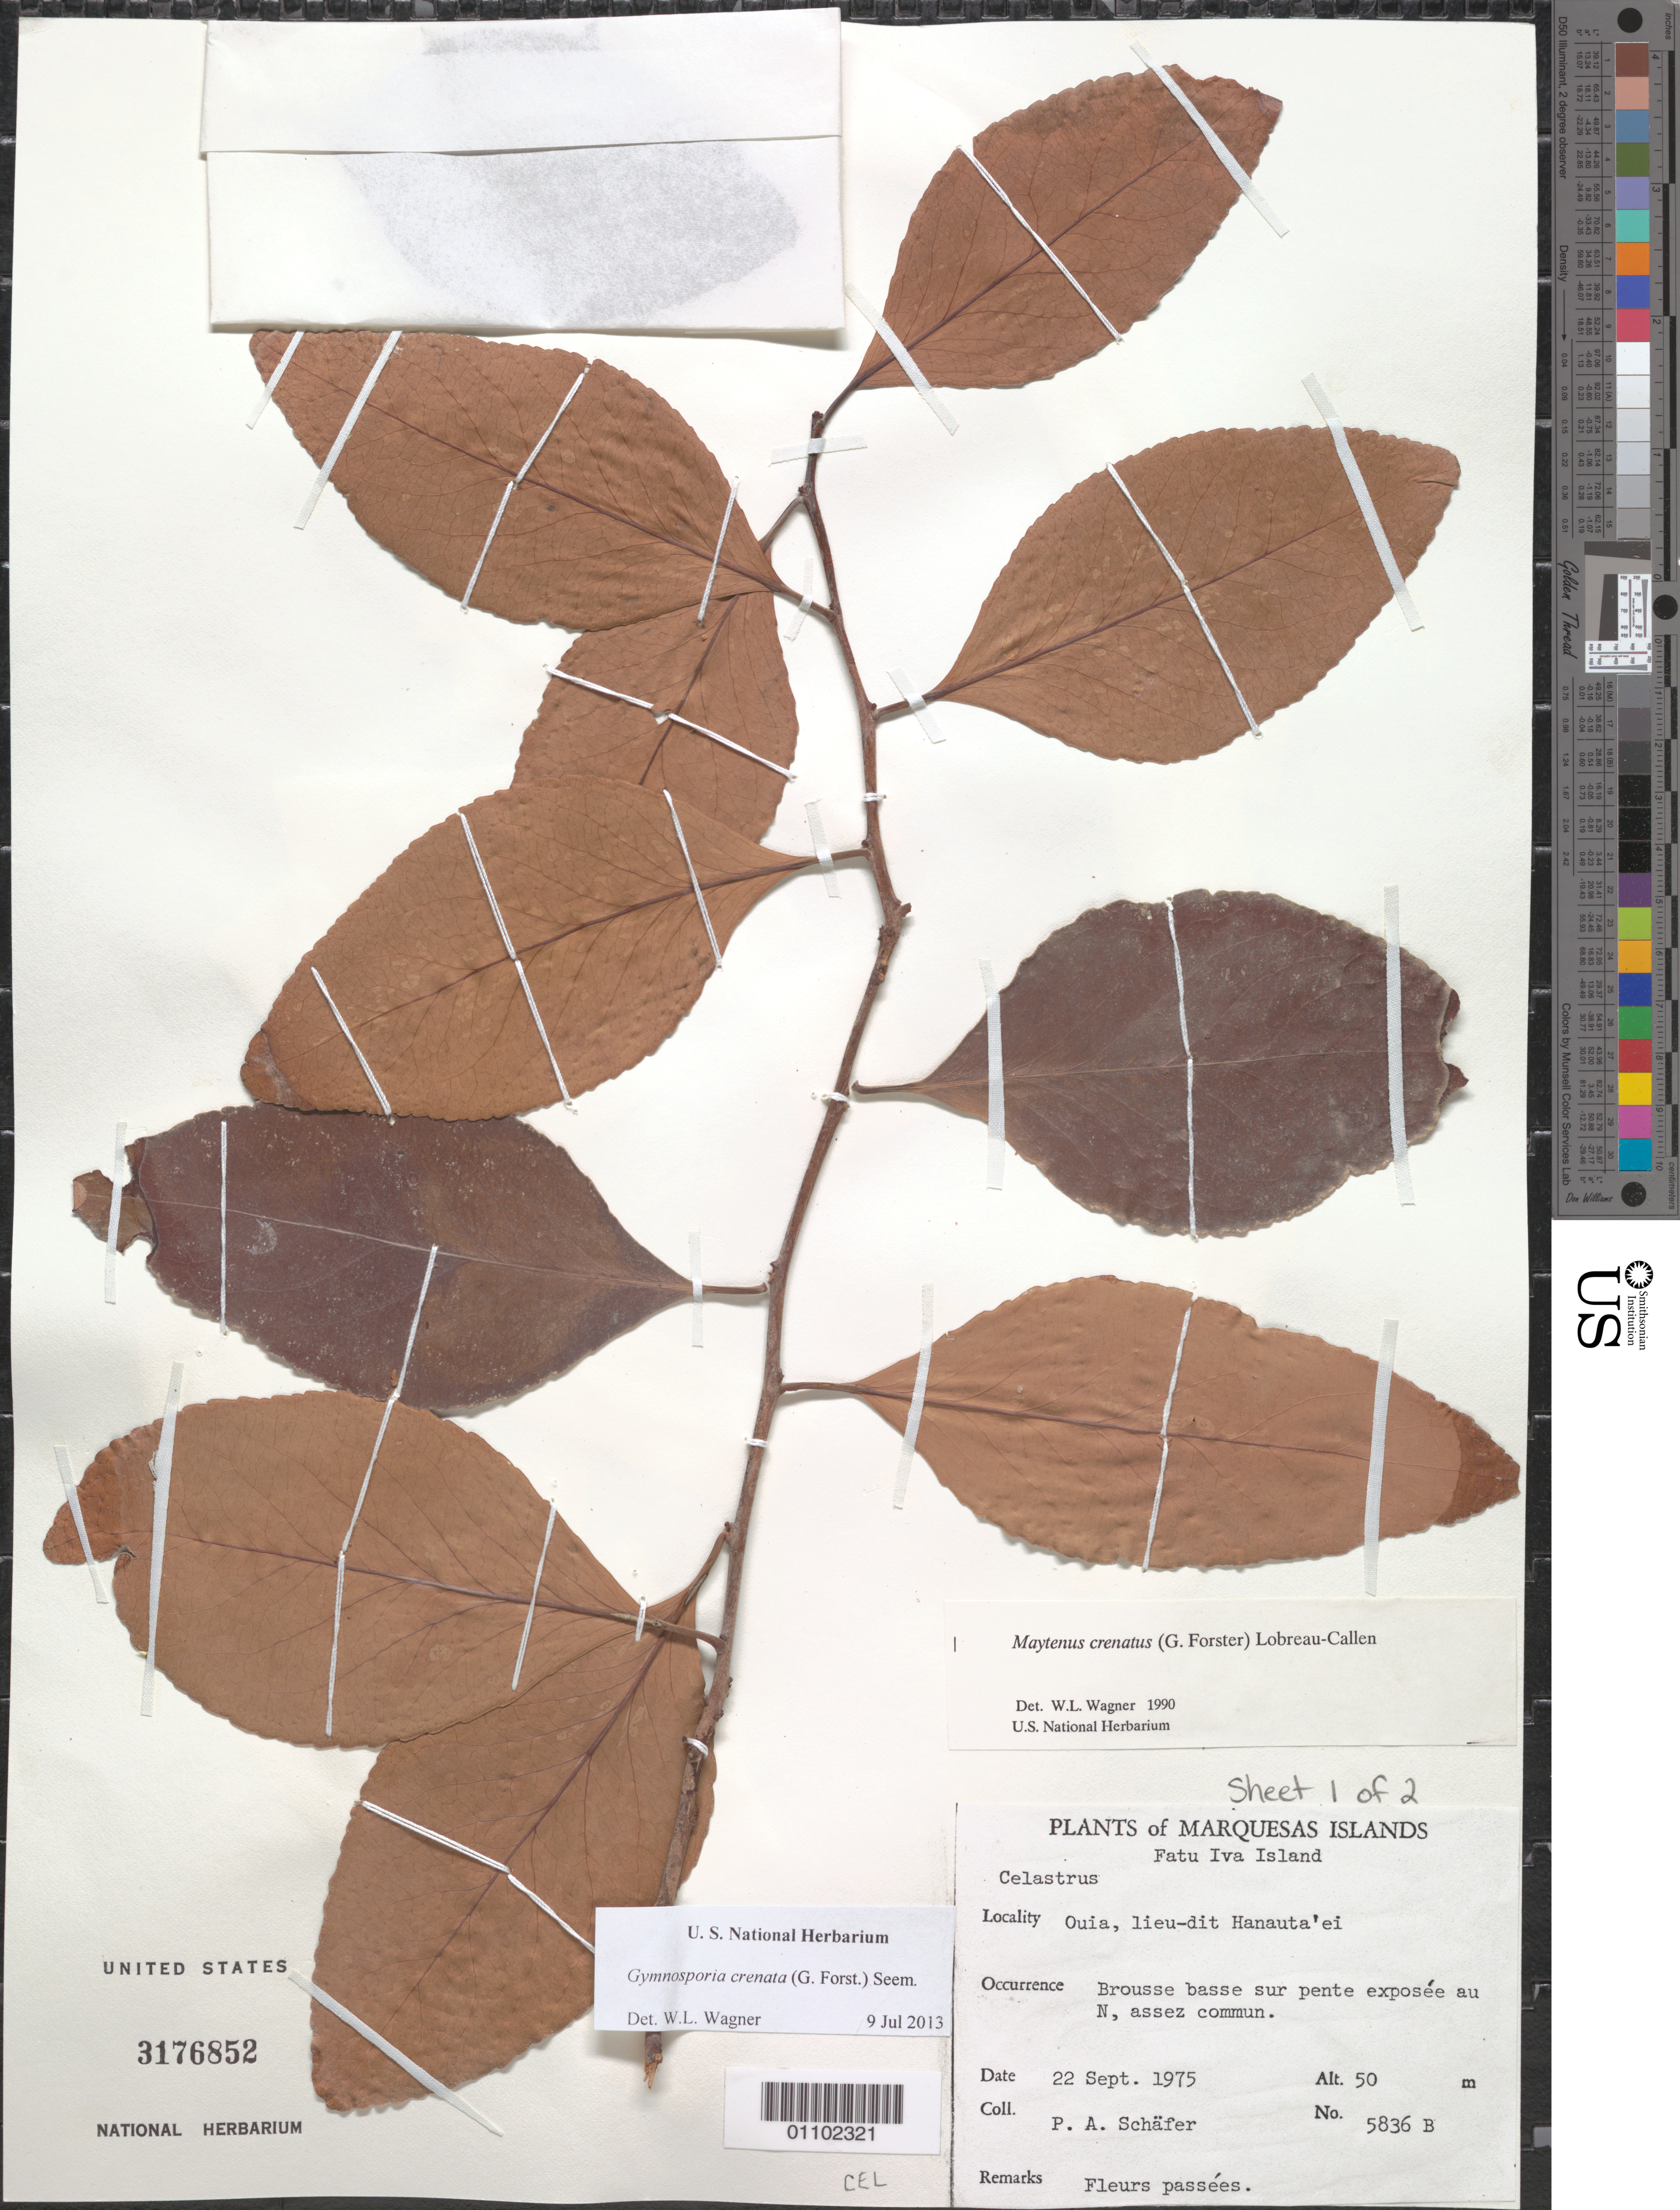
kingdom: Plantae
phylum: Tracheophyta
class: Magnoliopsida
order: Celastrales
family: Celastraceae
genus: Gymnosporia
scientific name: Gymnosporia crenata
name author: (G. Forst.) Seem.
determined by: Wagner, W. L., (BOT), Smithsonian Institution - National Museum of Natural History (UNITED STATES)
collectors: P. A. Schäfer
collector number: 5836B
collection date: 1975-09-22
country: French Polynesia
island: Fatu Hiva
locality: Ouia, lieu-dit Hanauta'ei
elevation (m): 50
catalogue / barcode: US 3176852